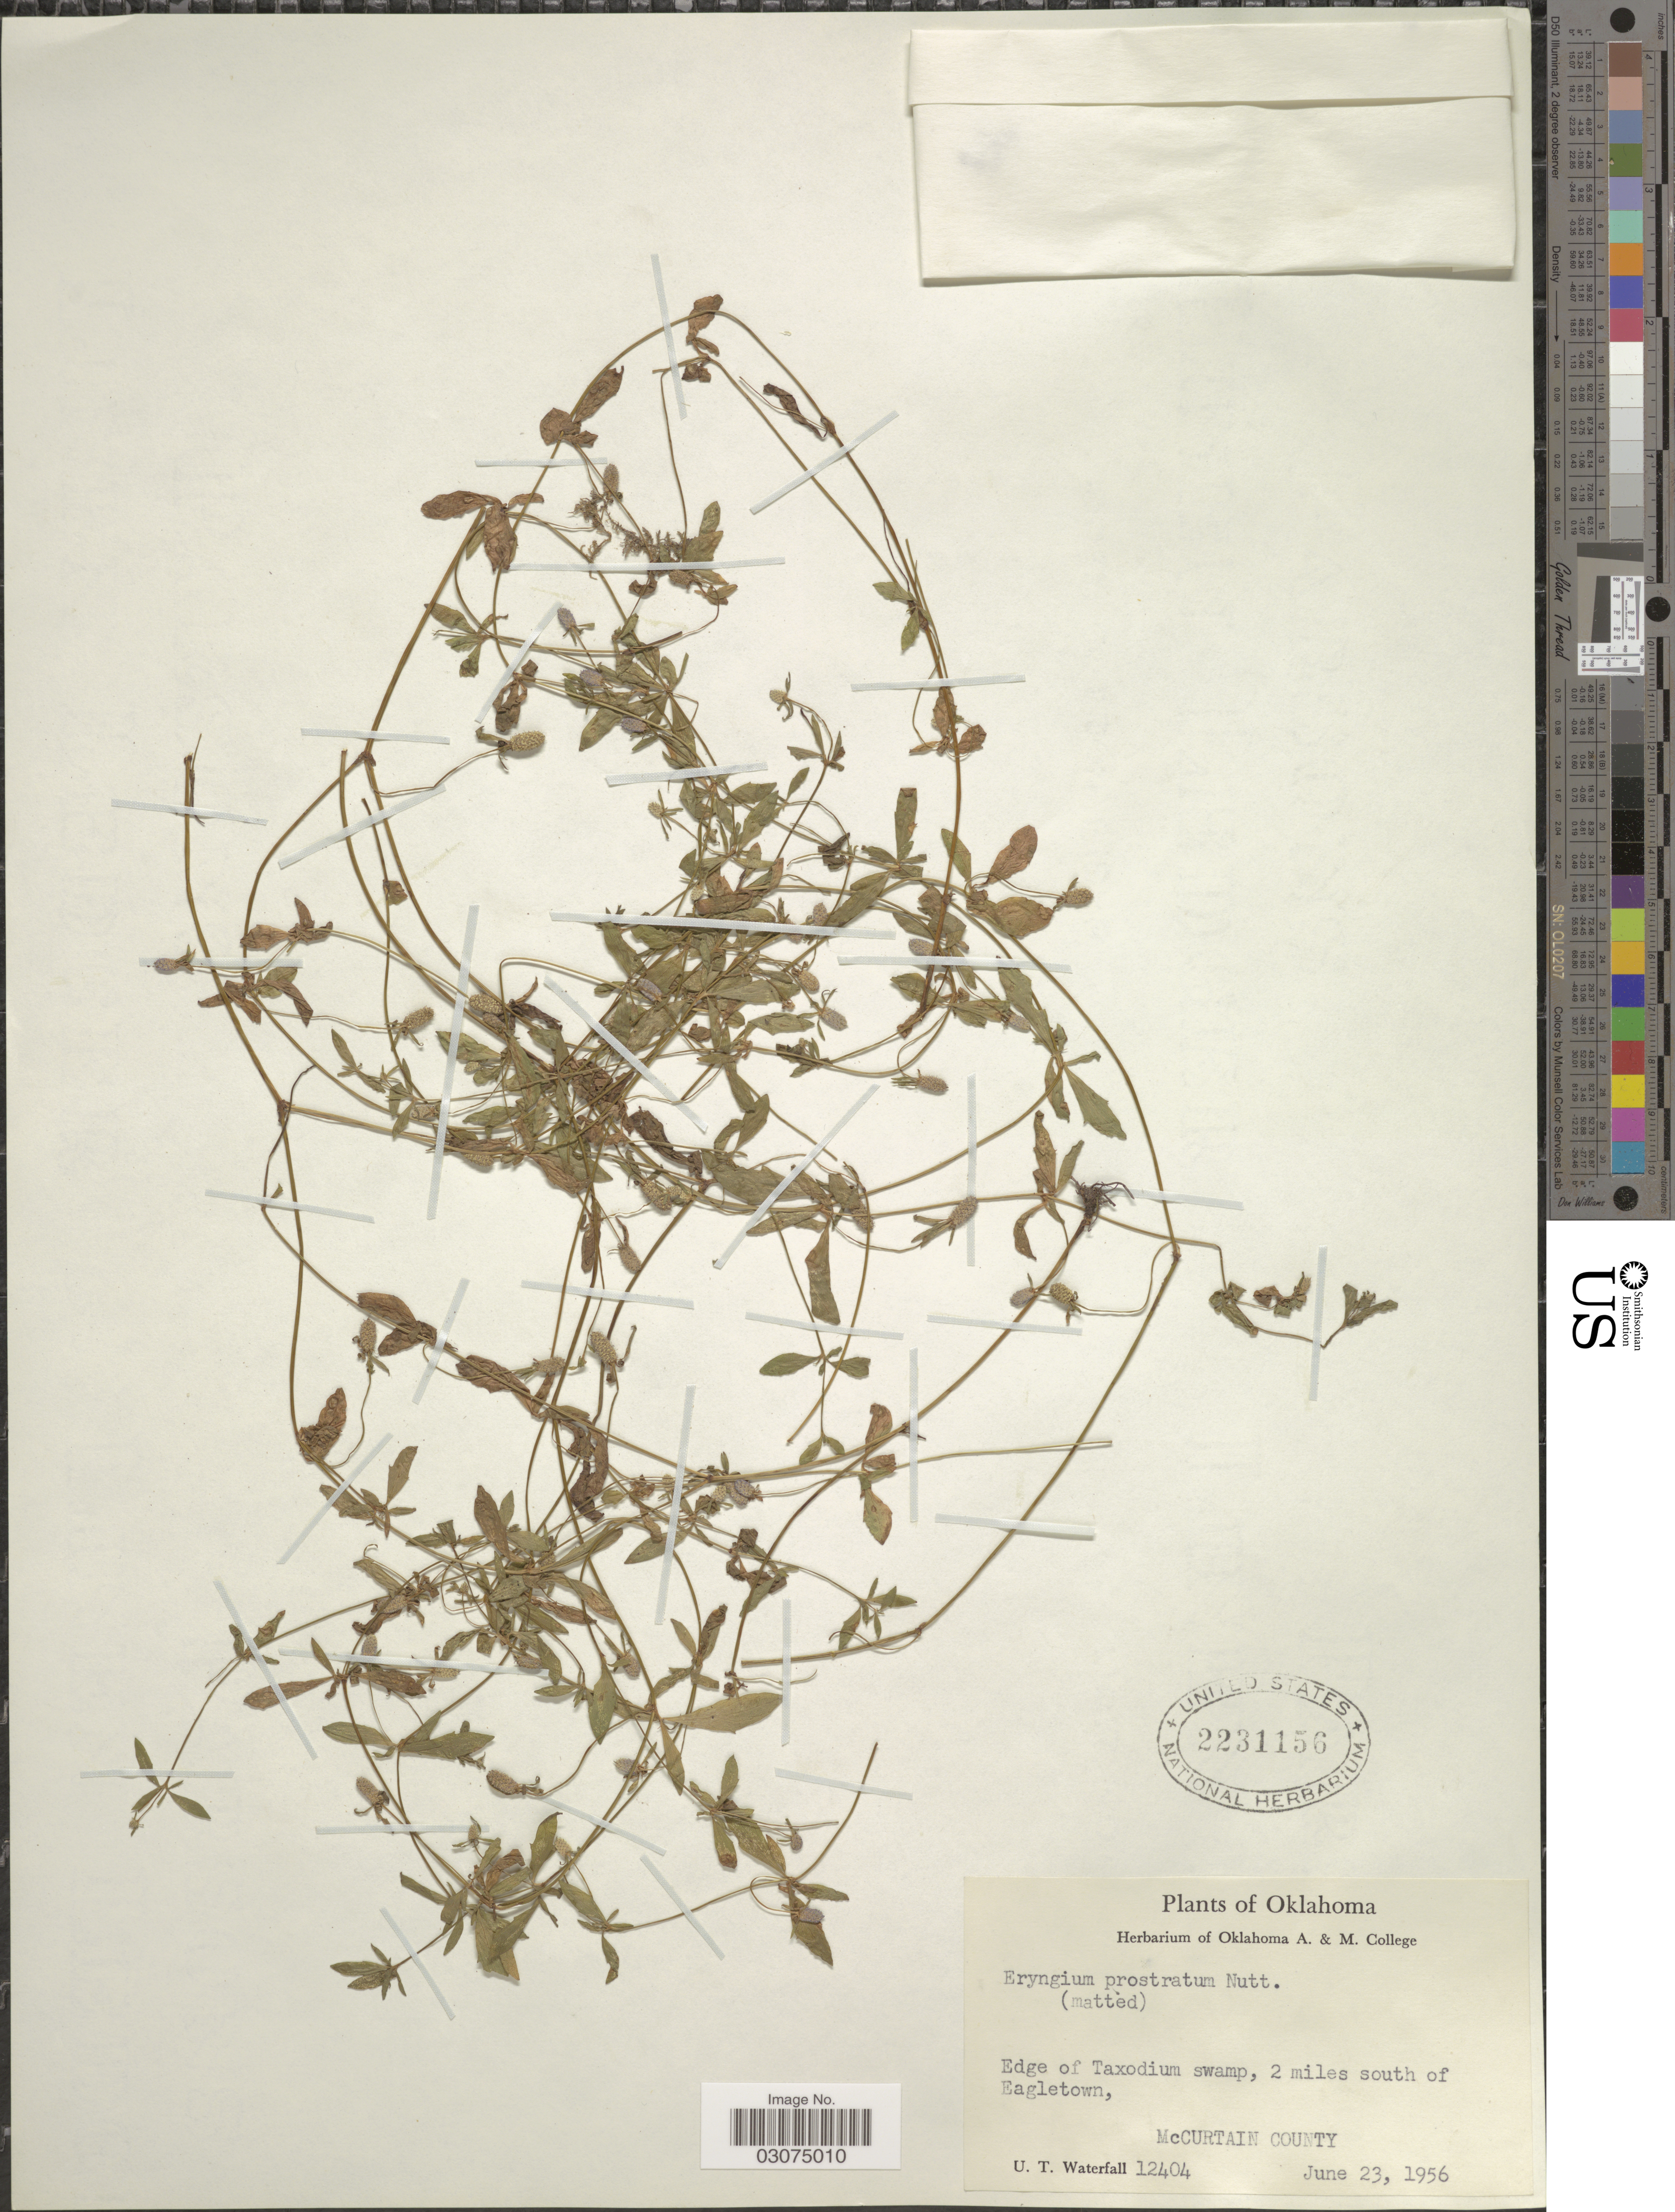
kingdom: Plantae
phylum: Tracheophyta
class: Magnoliopsida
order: Apiales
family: Apiaceae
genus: Eryngium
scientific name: Eryngium prostratum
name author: Nutt. ex DC.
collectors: U. T. Waterfall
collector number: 12404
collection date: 1956-06-23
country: United States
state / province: Oklahoma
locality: Edge of Taxodium swamp, 2 miles south of Eagletown, McCurtain County.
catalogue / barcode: US 2231156